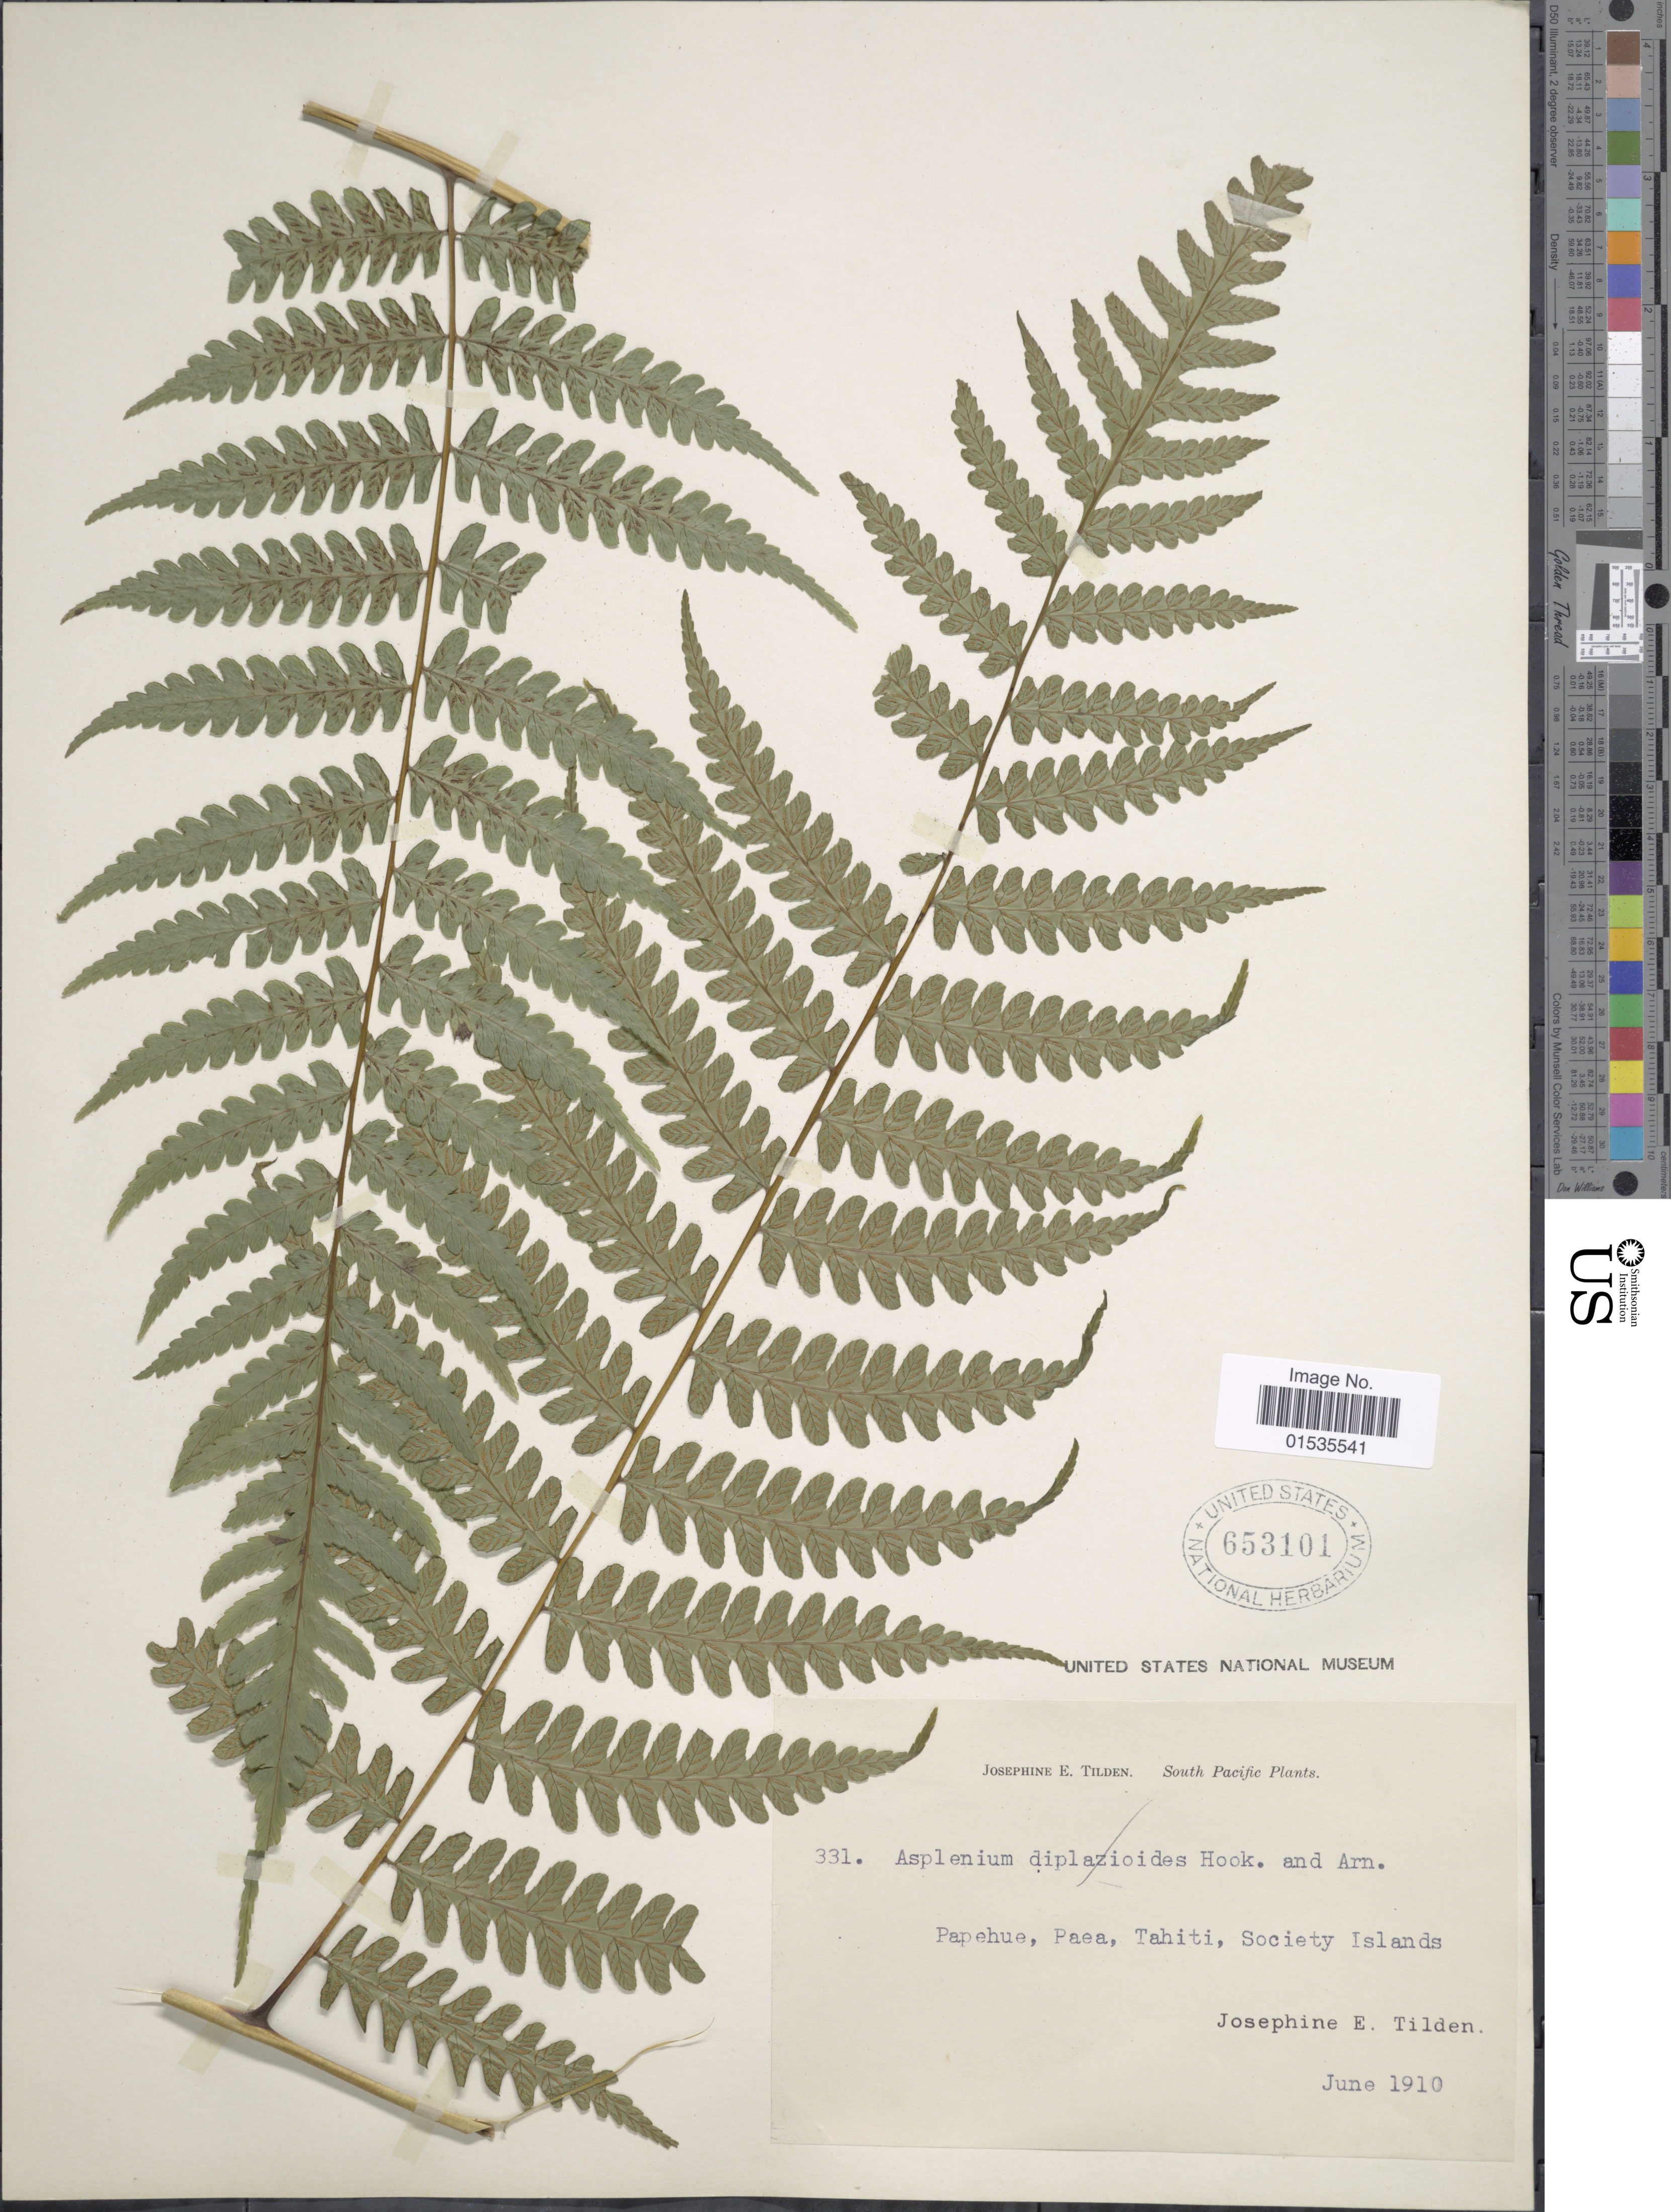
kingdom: Plantae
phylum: Tracheophyta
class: Polypodiopsida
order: Polypodiales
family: Athyriaceae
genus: Diplazium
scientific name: Diplazium harpeodes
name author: T. Moore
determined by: Florence, J.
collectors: J. E. Tilden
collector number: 331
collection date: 1910-06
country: French Polynesia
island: Tahiti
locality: Papehue, Paea, Tahiti, Society Islands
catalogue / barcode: US 653101